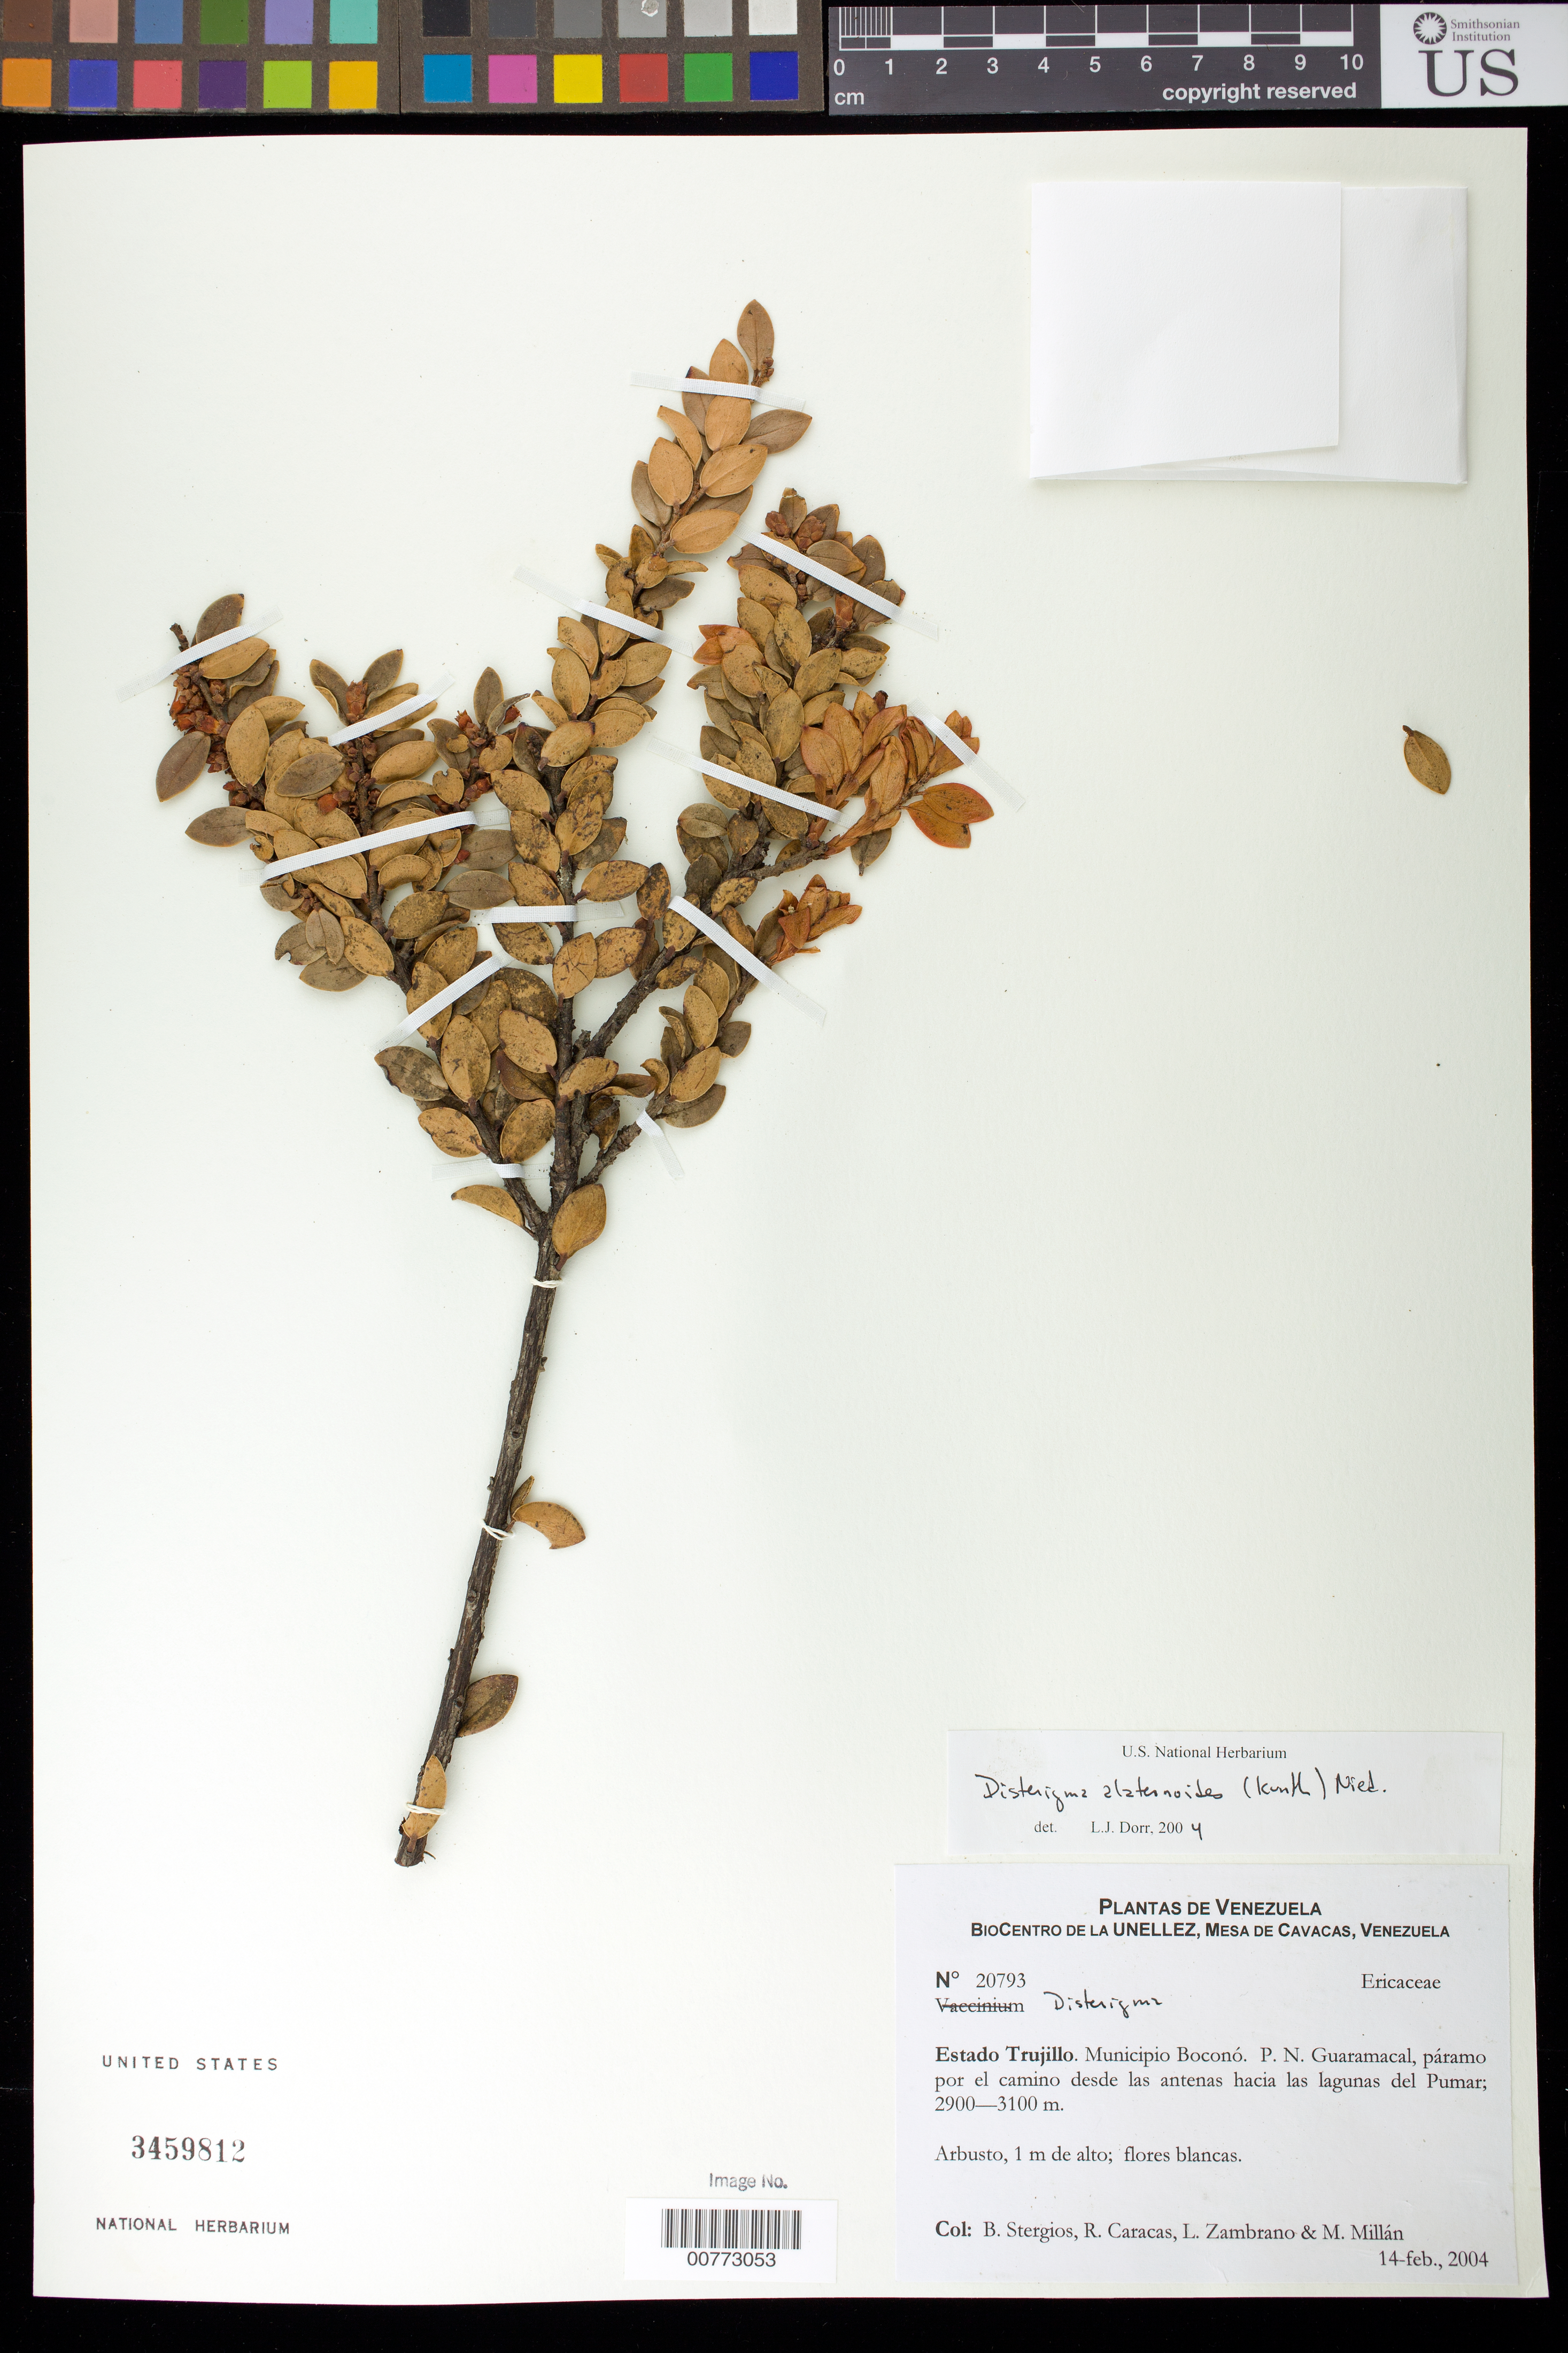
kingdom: Plantae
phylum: Tracheophyta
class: Magnoliopsida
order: Ericales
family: Ericaceae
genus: Disterigma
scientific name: Disterigma alaternoides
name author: (Kunth) Nied.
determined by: Dorr, L. J., (BOT), Smithsonian Institution - National Museum of Natural History (UNITED STATES)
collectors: B. G. Stergios, R. Caracas, L. Zambrano & M. Millán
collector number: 20793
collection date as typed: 14 Feb 2004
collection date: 2004-02-14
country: Venezuela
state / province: Trujillo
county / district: Boconó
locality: Parque Nacional Guaramacal, páramo por el camino desde las antenas hacia las lagunas del Pumar.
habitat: Páramo.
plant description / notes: PORT, US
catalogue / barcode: US 3459812